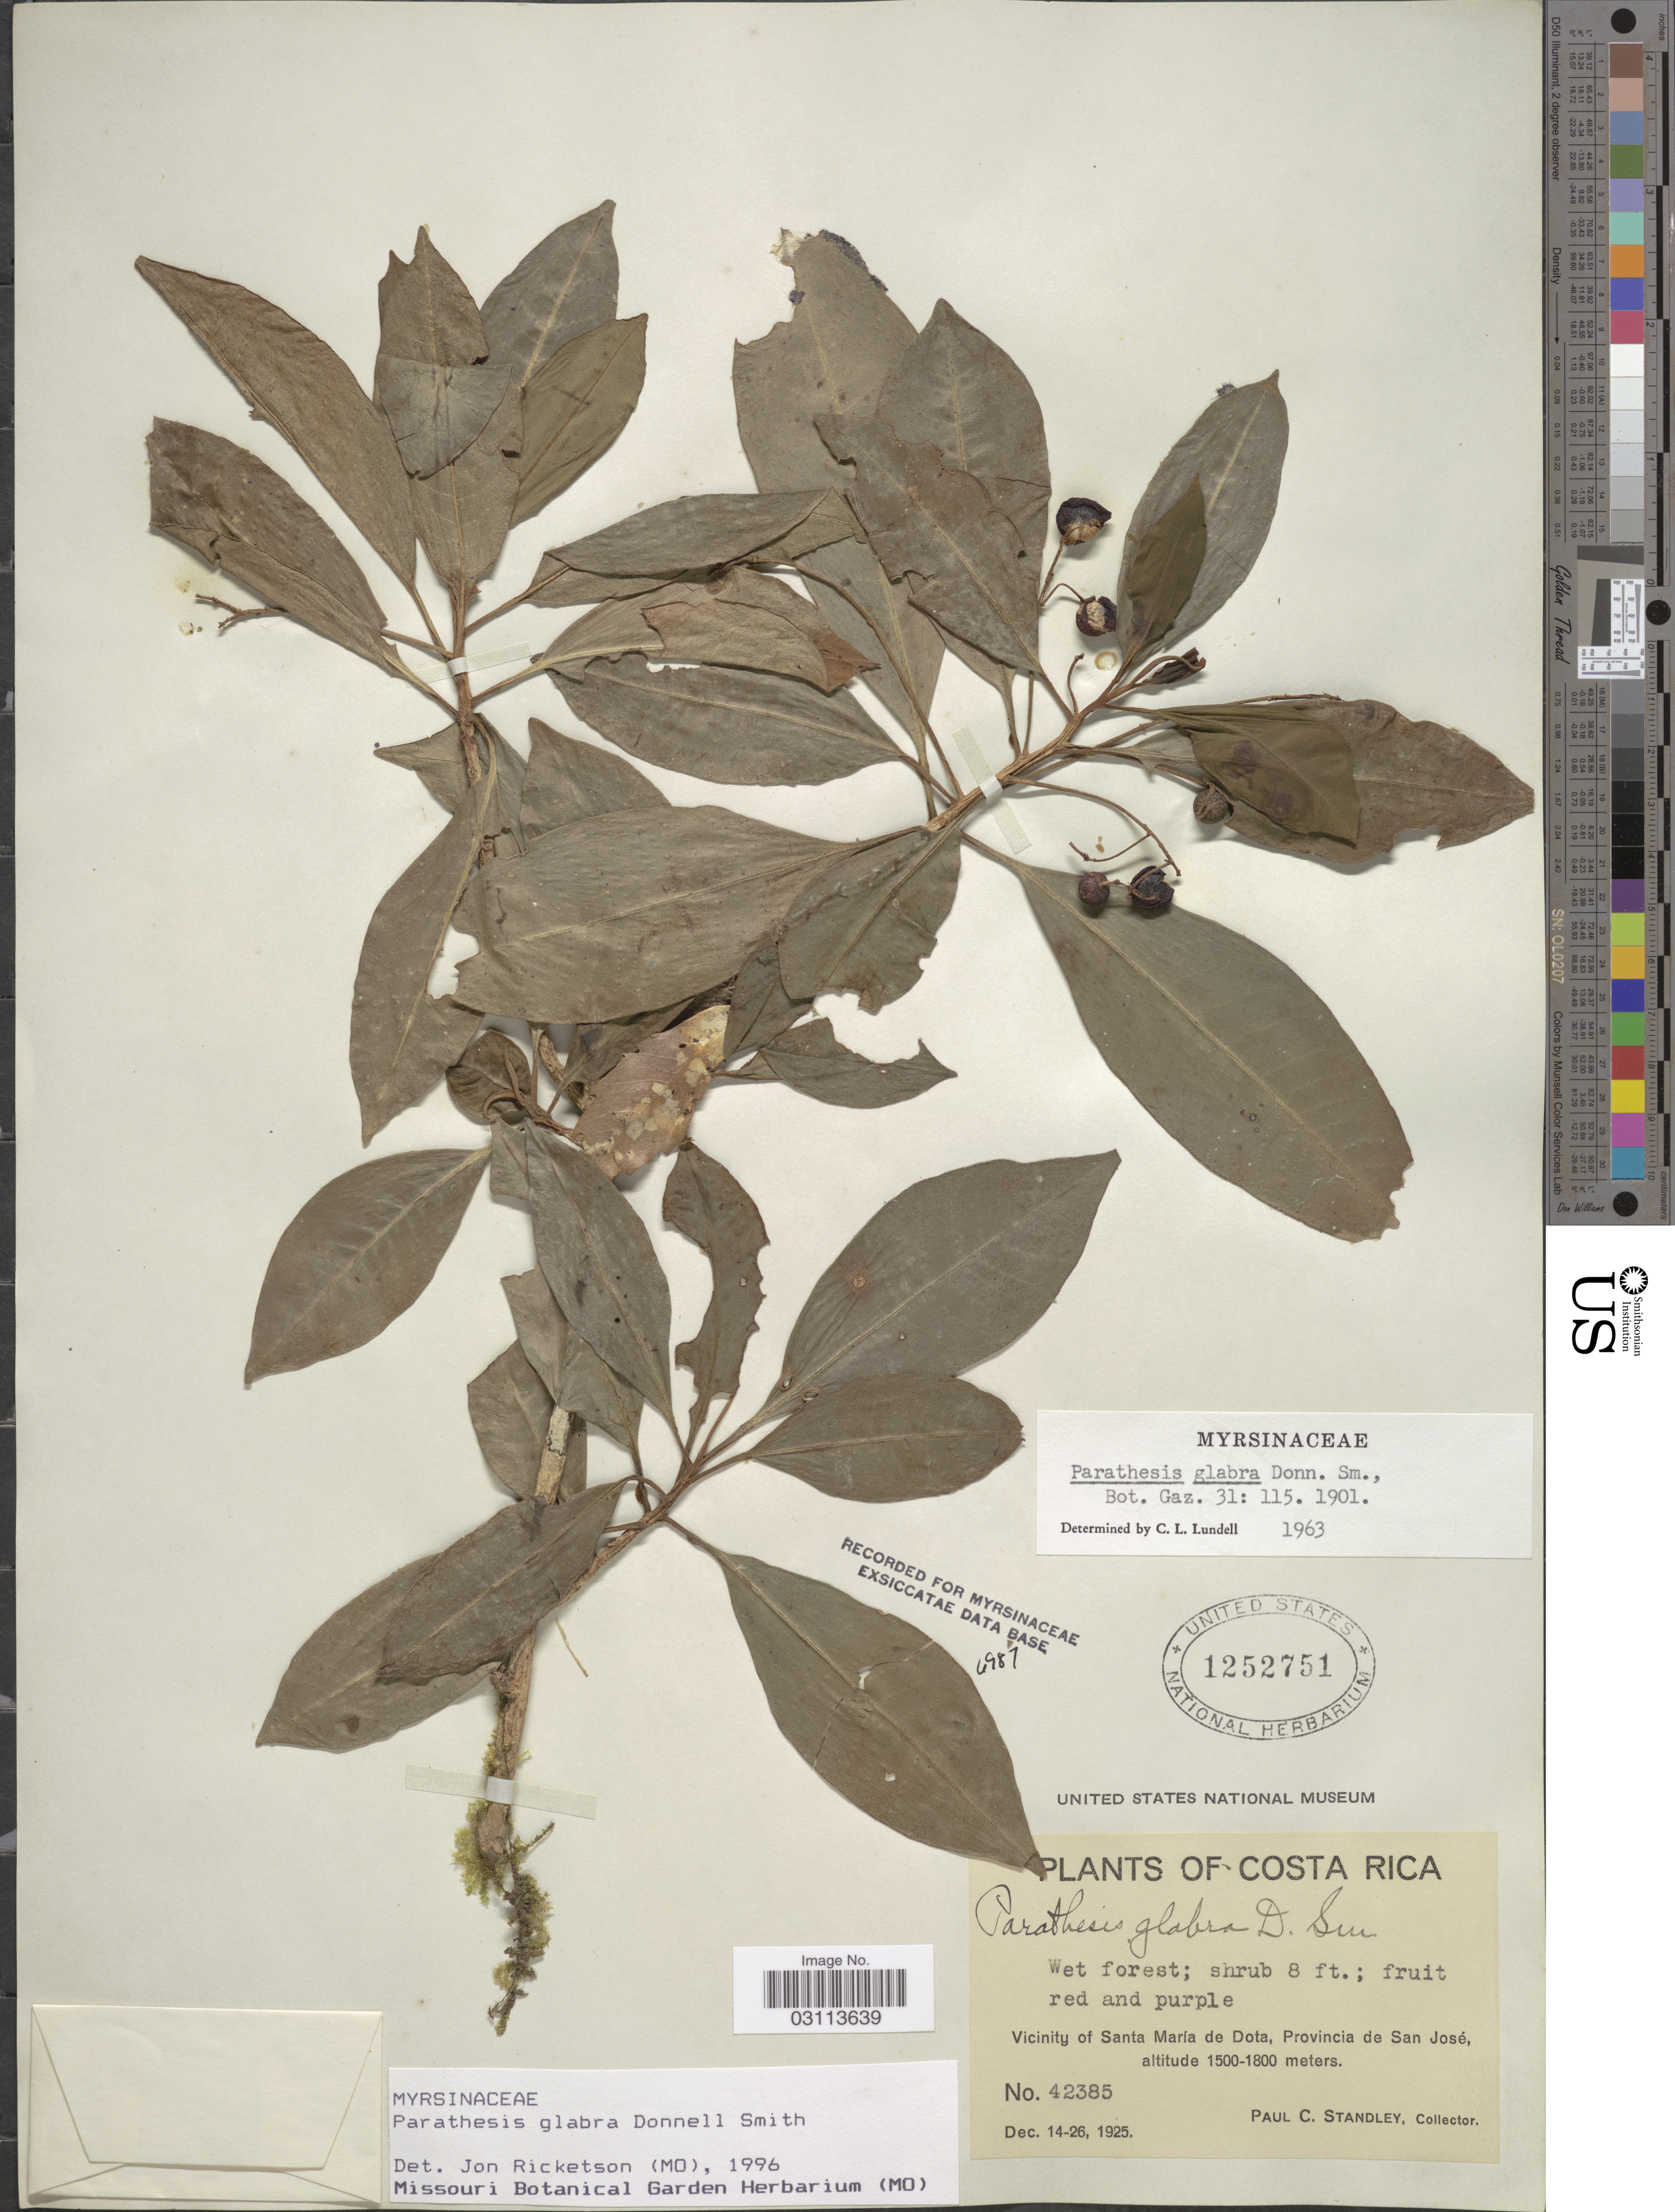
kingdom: Plantae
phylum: Tracheophyta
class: Magnoliopsida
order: Ericales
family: Primulaceae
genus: Parathesis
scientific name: Parathesis glabra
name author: Donn. Sm.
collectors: P. C. Standley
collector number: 42385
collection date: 1925-12-14/1925-12-26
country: Costa Rica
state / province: San José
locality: Vicinity of Santa María de Dota, Provincia de San José.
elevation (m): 1500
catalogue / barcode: US 1252751